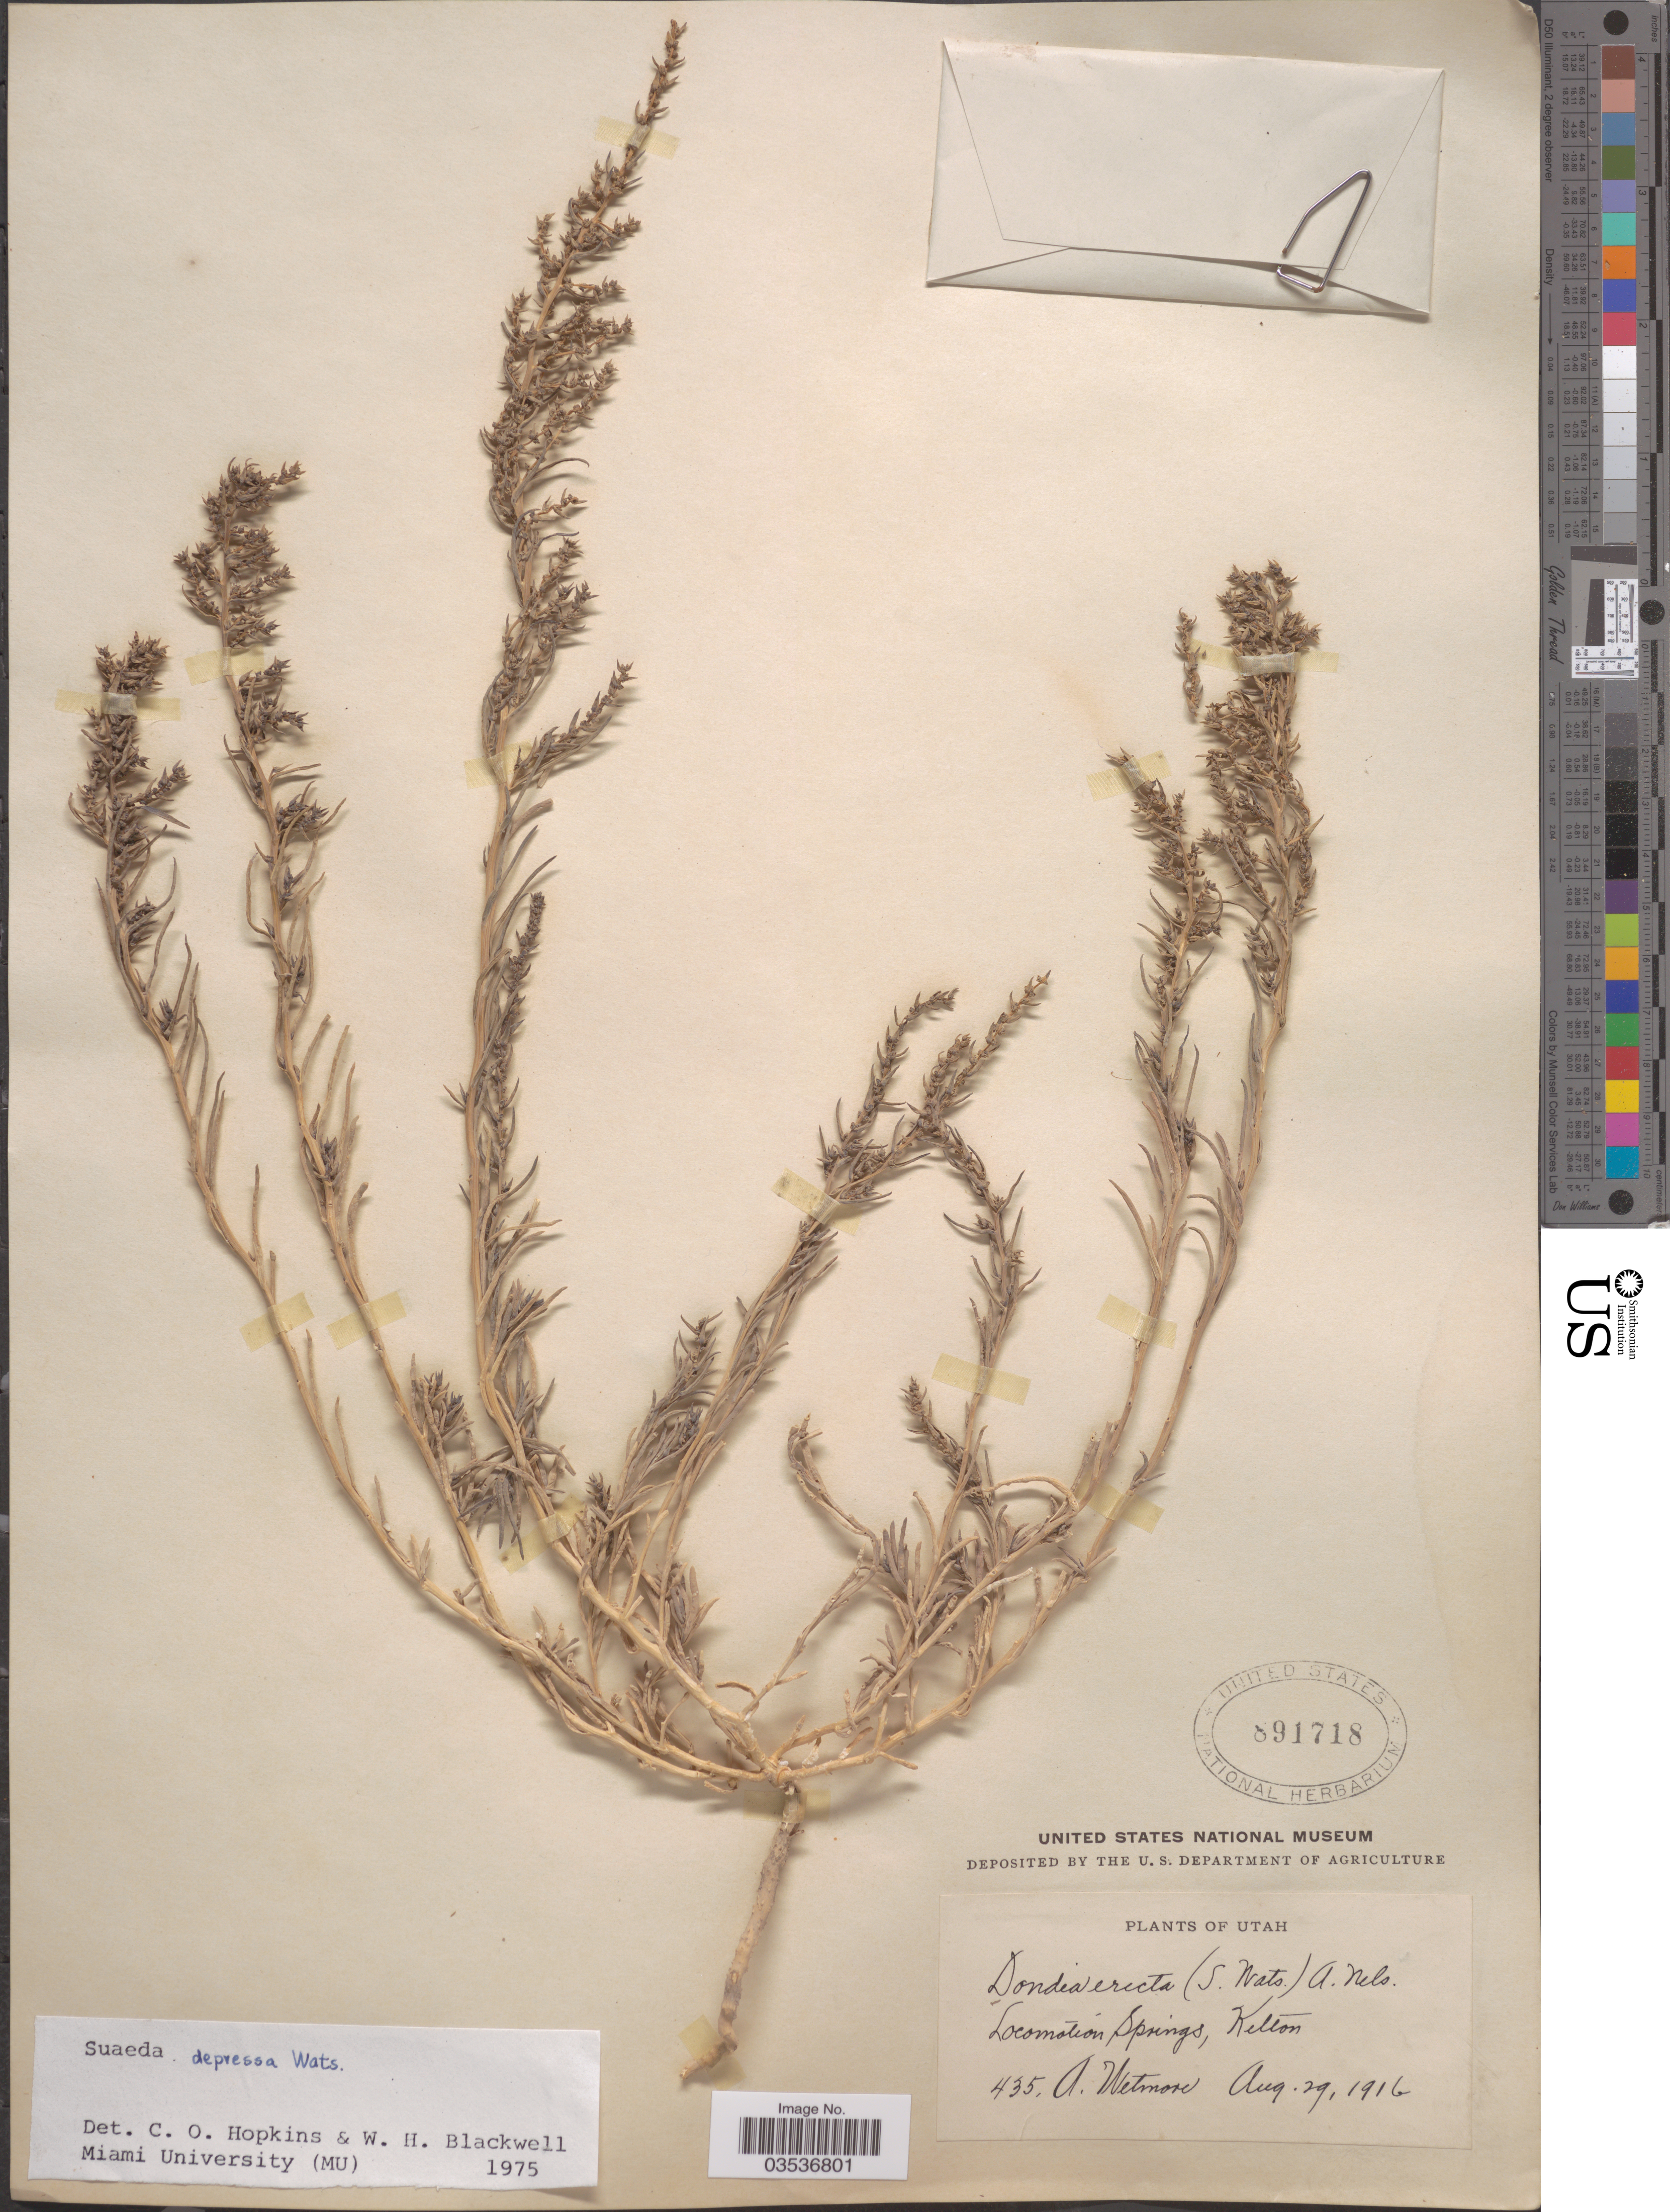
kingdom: Plantae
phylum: Tracheophyta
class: Magnoliopsida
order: Caryophyllales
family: Amaranthaceae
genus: Suaeda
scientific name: Suaeda depressa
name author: (Pursh) S. Watson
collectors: A. Wetmore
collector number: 435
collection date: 1916-08-29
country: United States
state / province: Utah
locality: Locomotion Springs, Kelton.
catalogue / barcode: US 891718